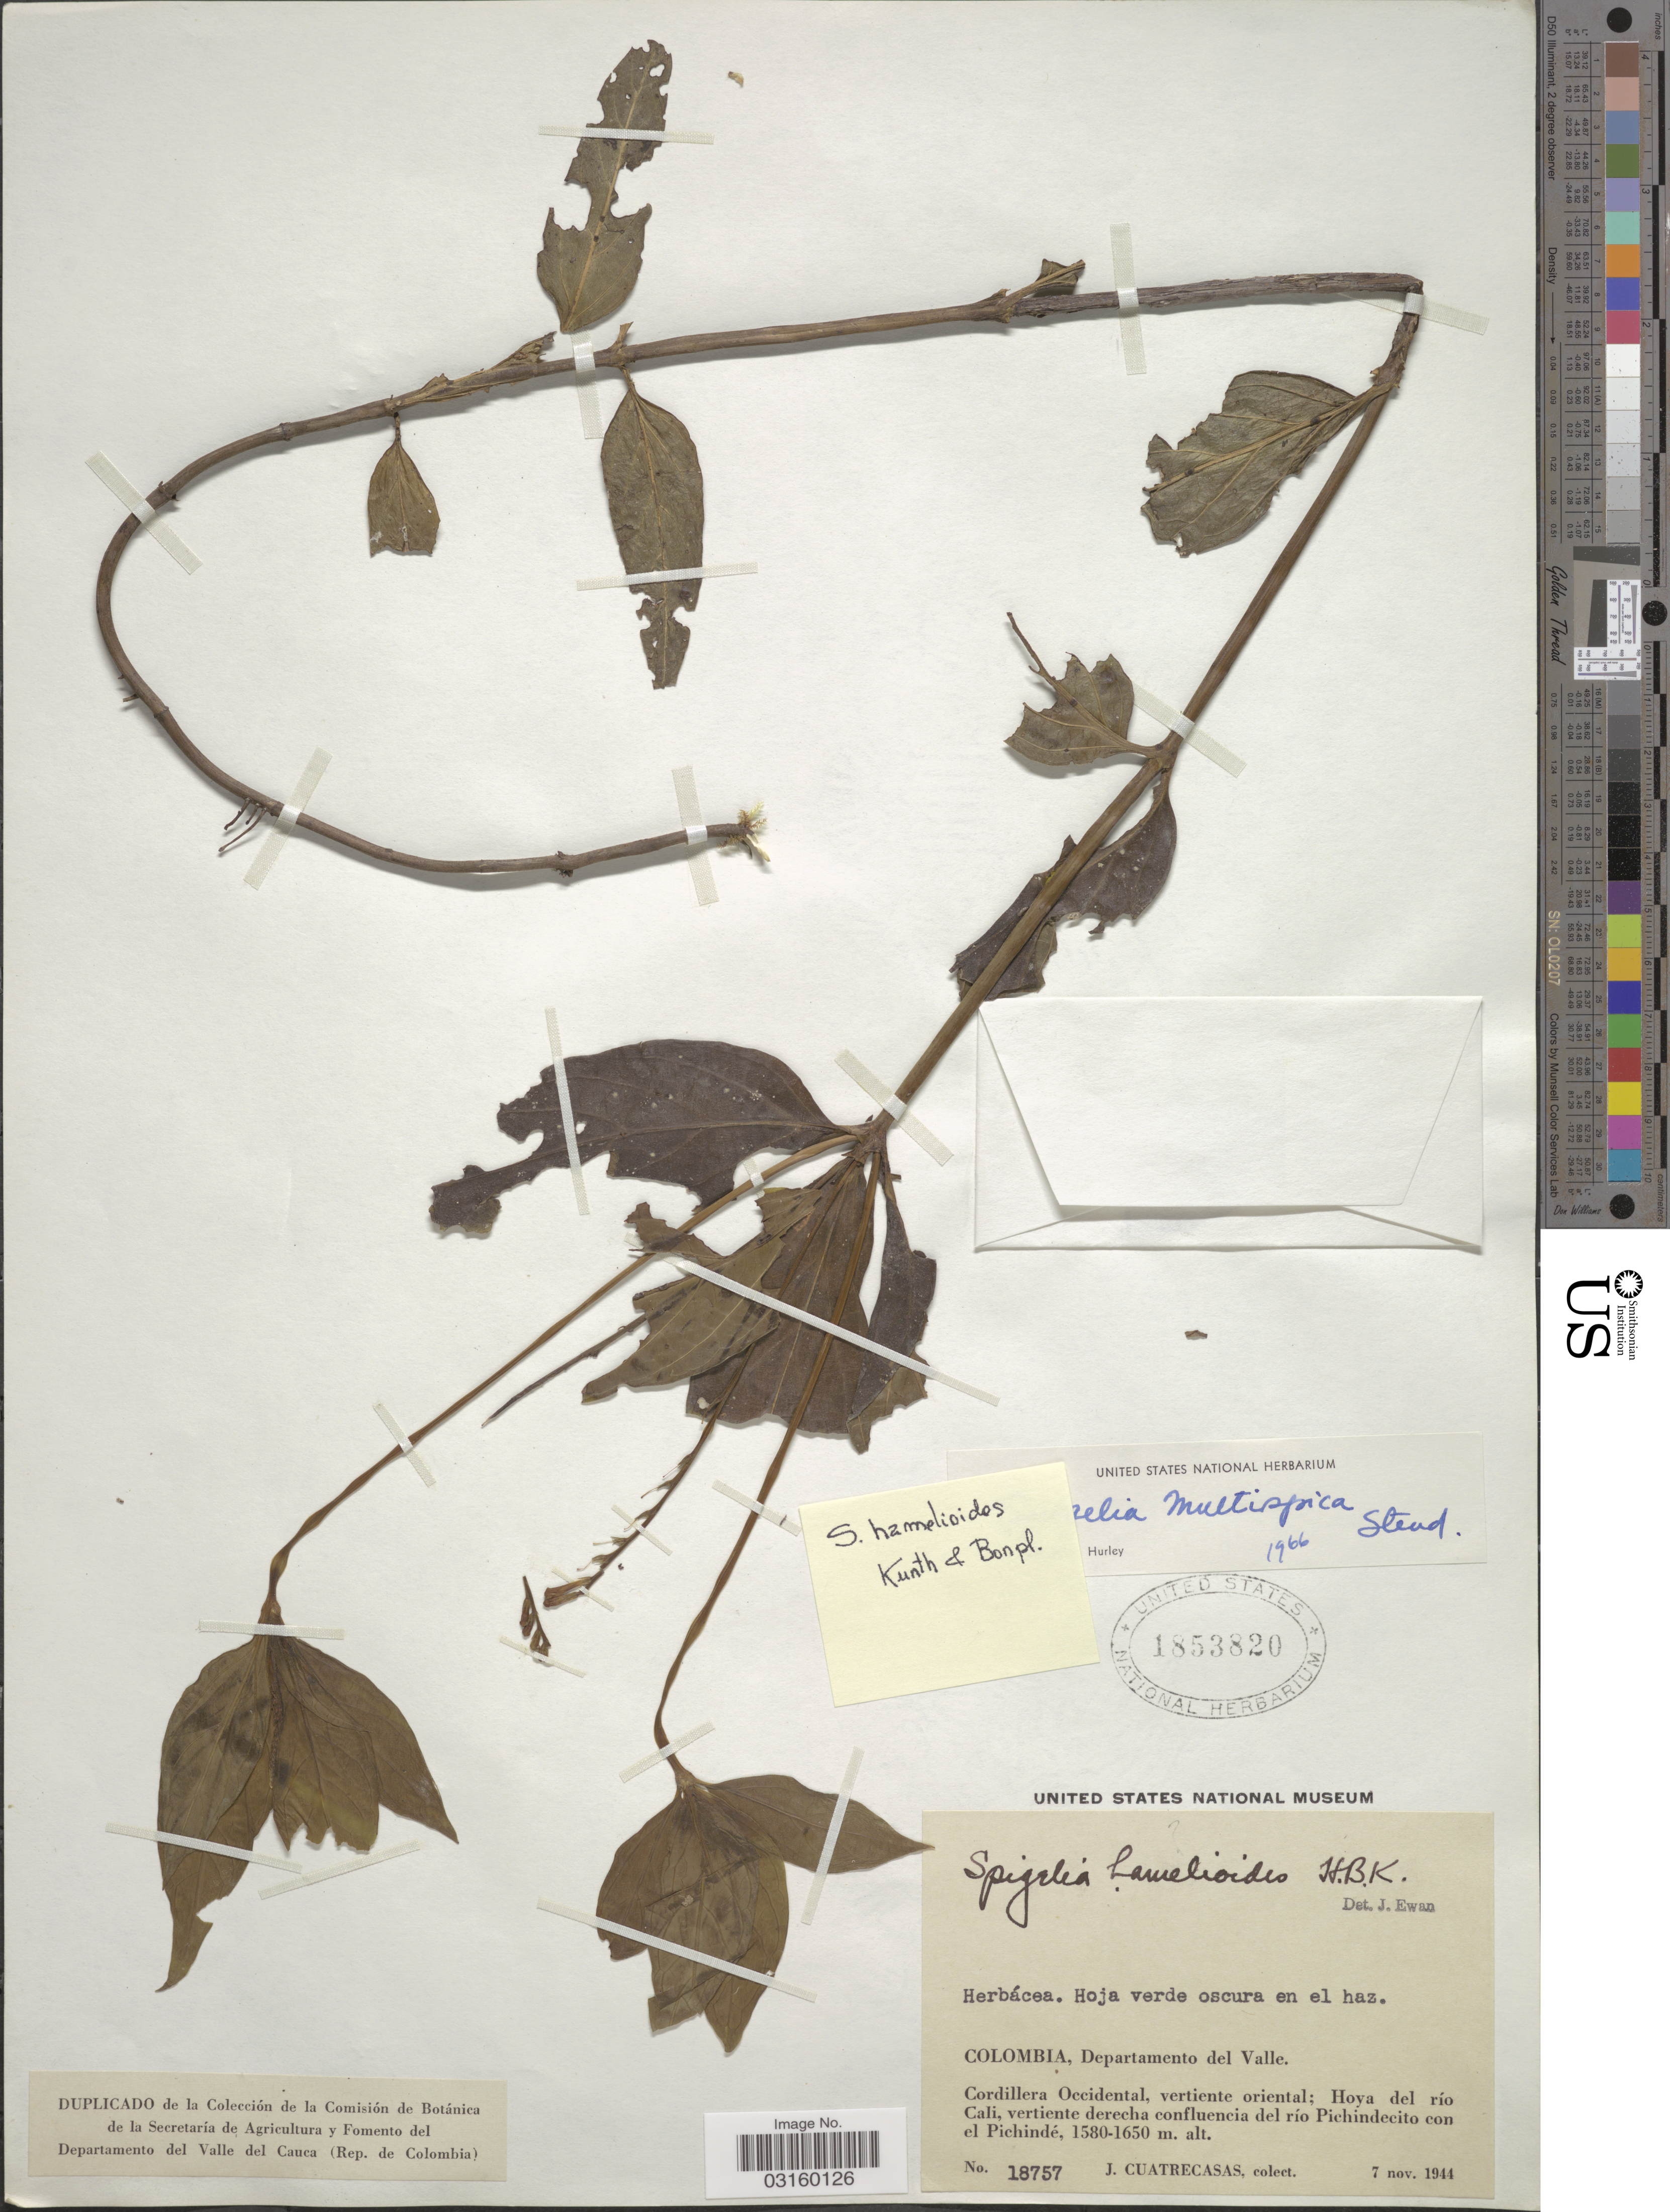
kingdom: Plantae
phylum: Tracheophyta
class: Magnoliopsida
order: Gentianales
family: Loganiaceae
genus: Spigelia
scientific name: Spigelia hamelioides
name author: Kunth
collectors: J. Cuatrecasas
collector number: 18757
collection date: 1944-11-07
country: Colombia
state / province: Valle del Cauca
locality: Departamento del Valle. Cordillera Occidental, vertiente oriental: Hoya del río Cali, vertiente derecha confluencia del río Pichindecito con el Pichindé.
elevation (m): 1580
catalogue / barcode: US 1853820